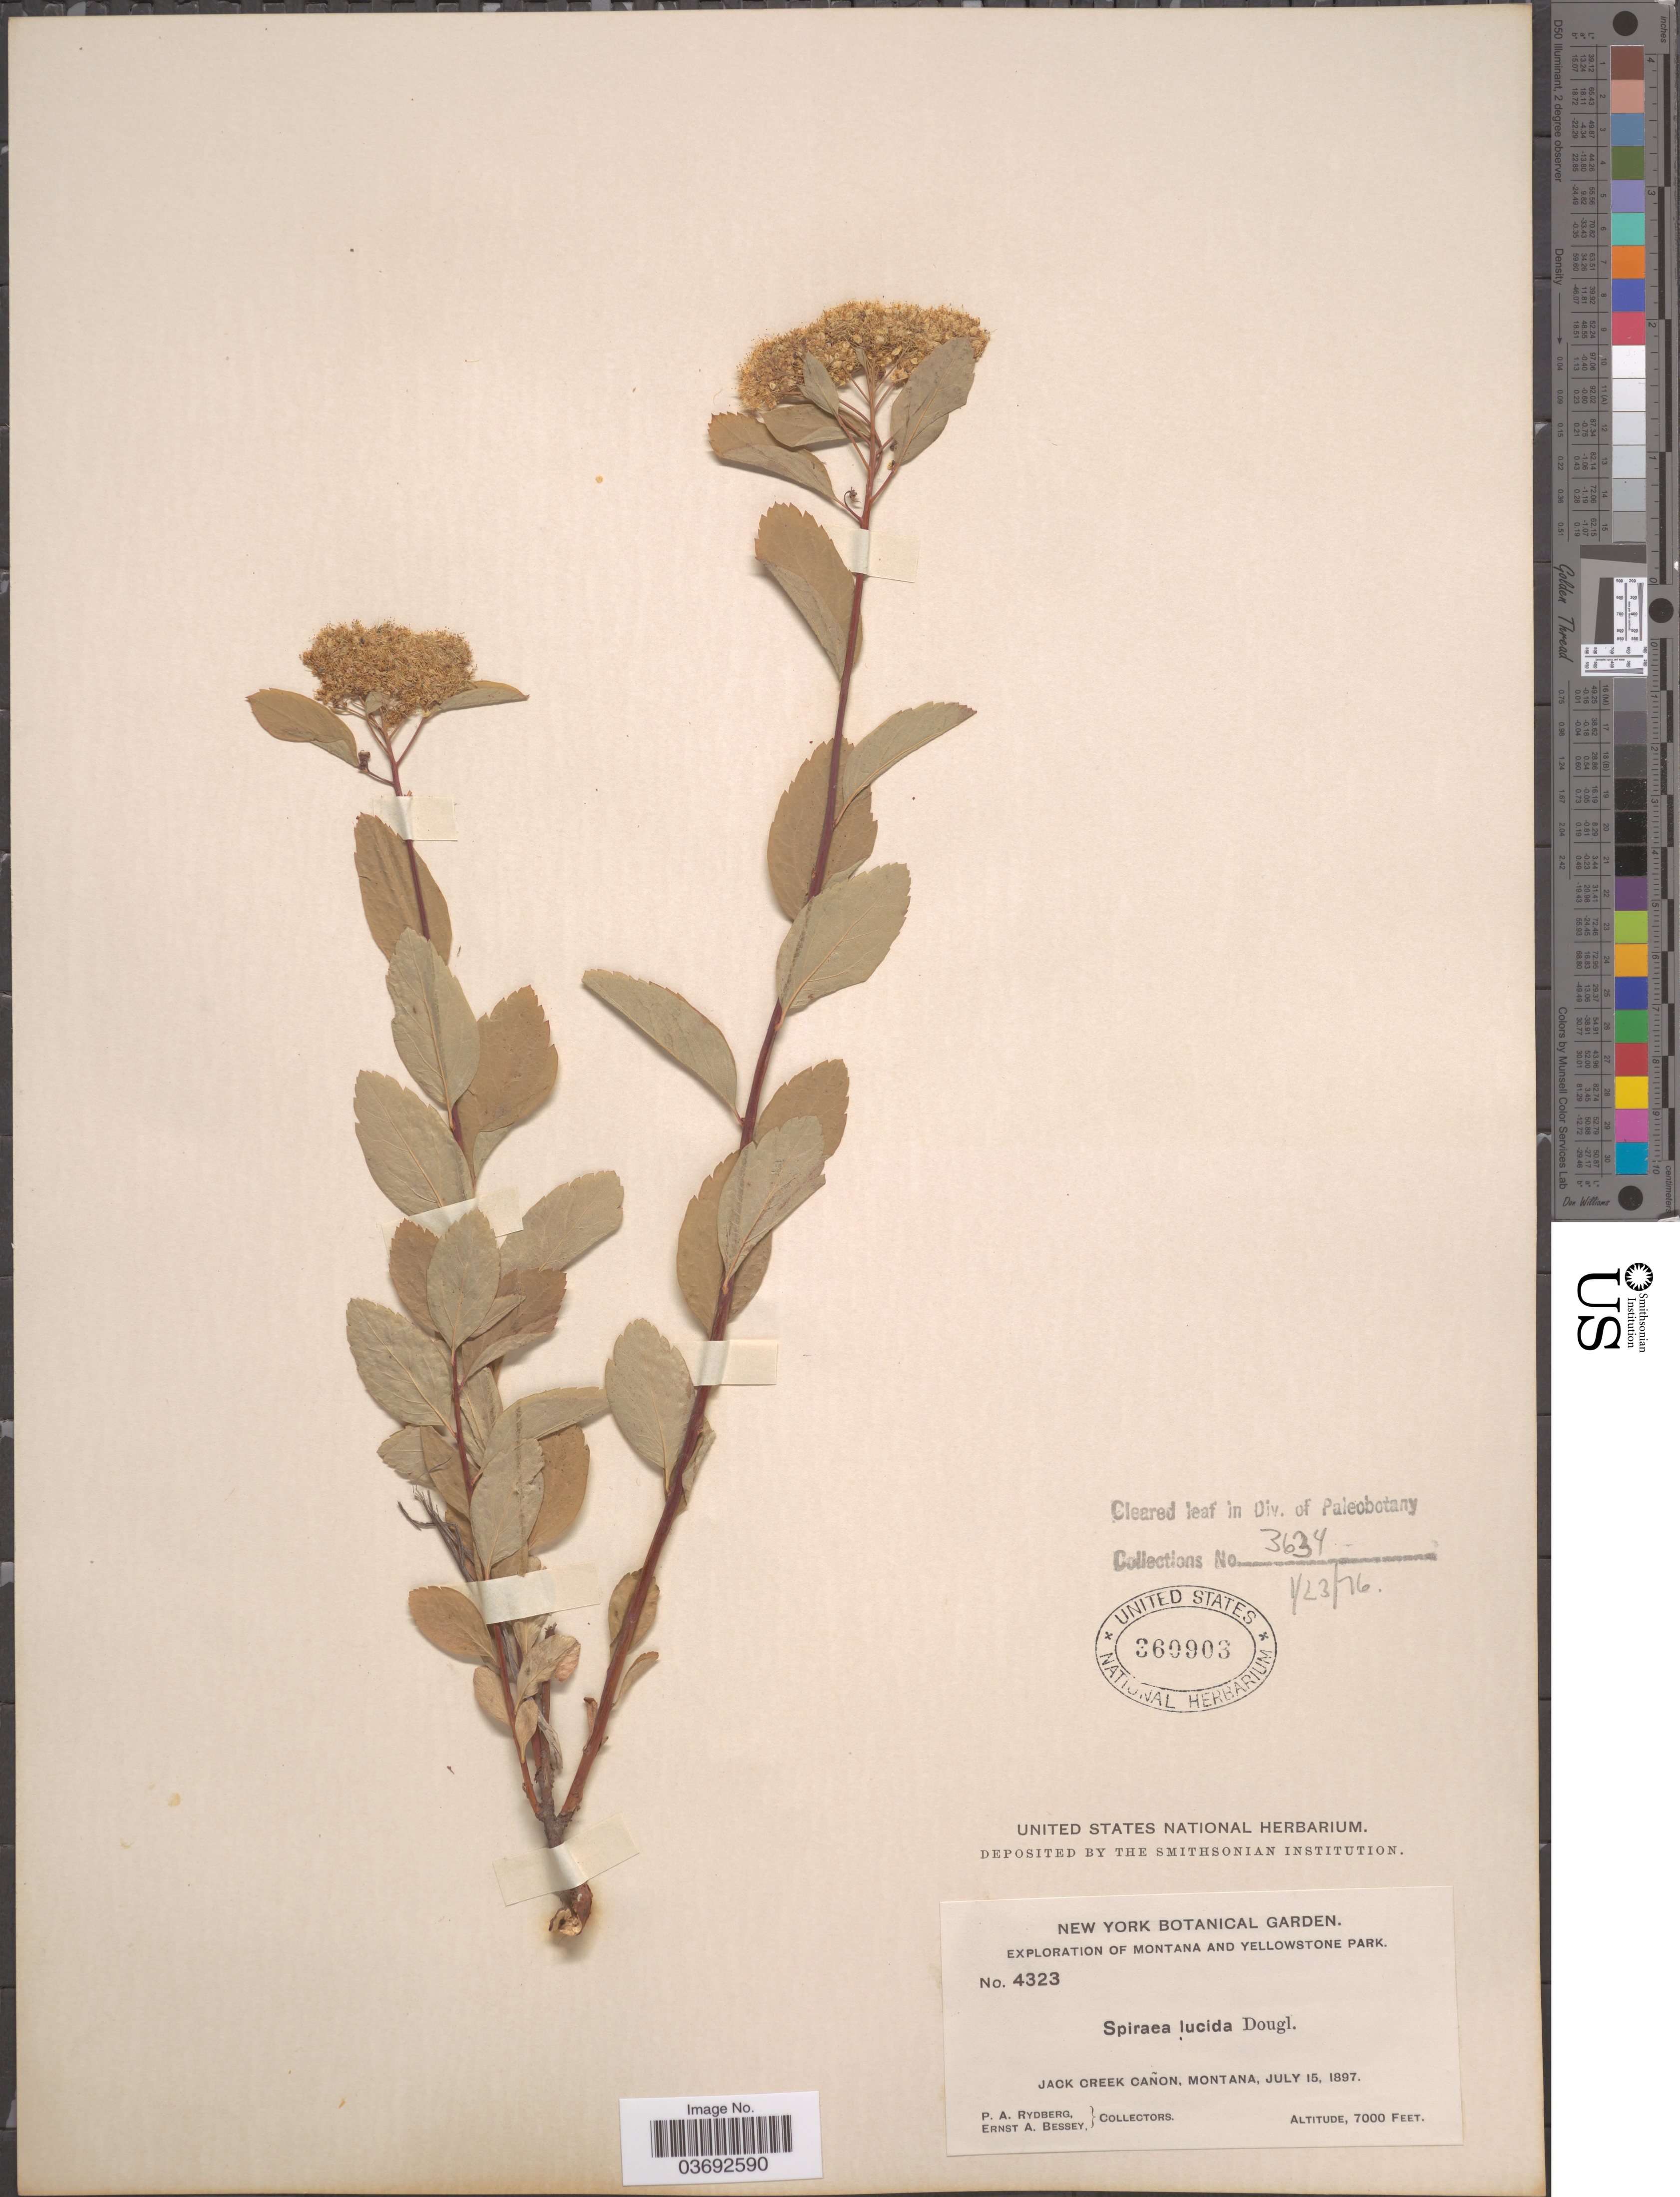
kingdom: Plantae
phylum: Tracheophyta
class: Magnoliopsida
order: Rosales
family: Rosaceae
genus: Spiraea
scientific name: Spiraea lucida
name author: Douglas ex Greene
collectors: P. A. Rydberg & E. A. Bessey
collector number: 4323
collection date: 1897-07-15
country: United States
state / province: Montana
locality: Jack Creek Cañon.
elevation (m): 2134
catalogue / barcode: US 360903